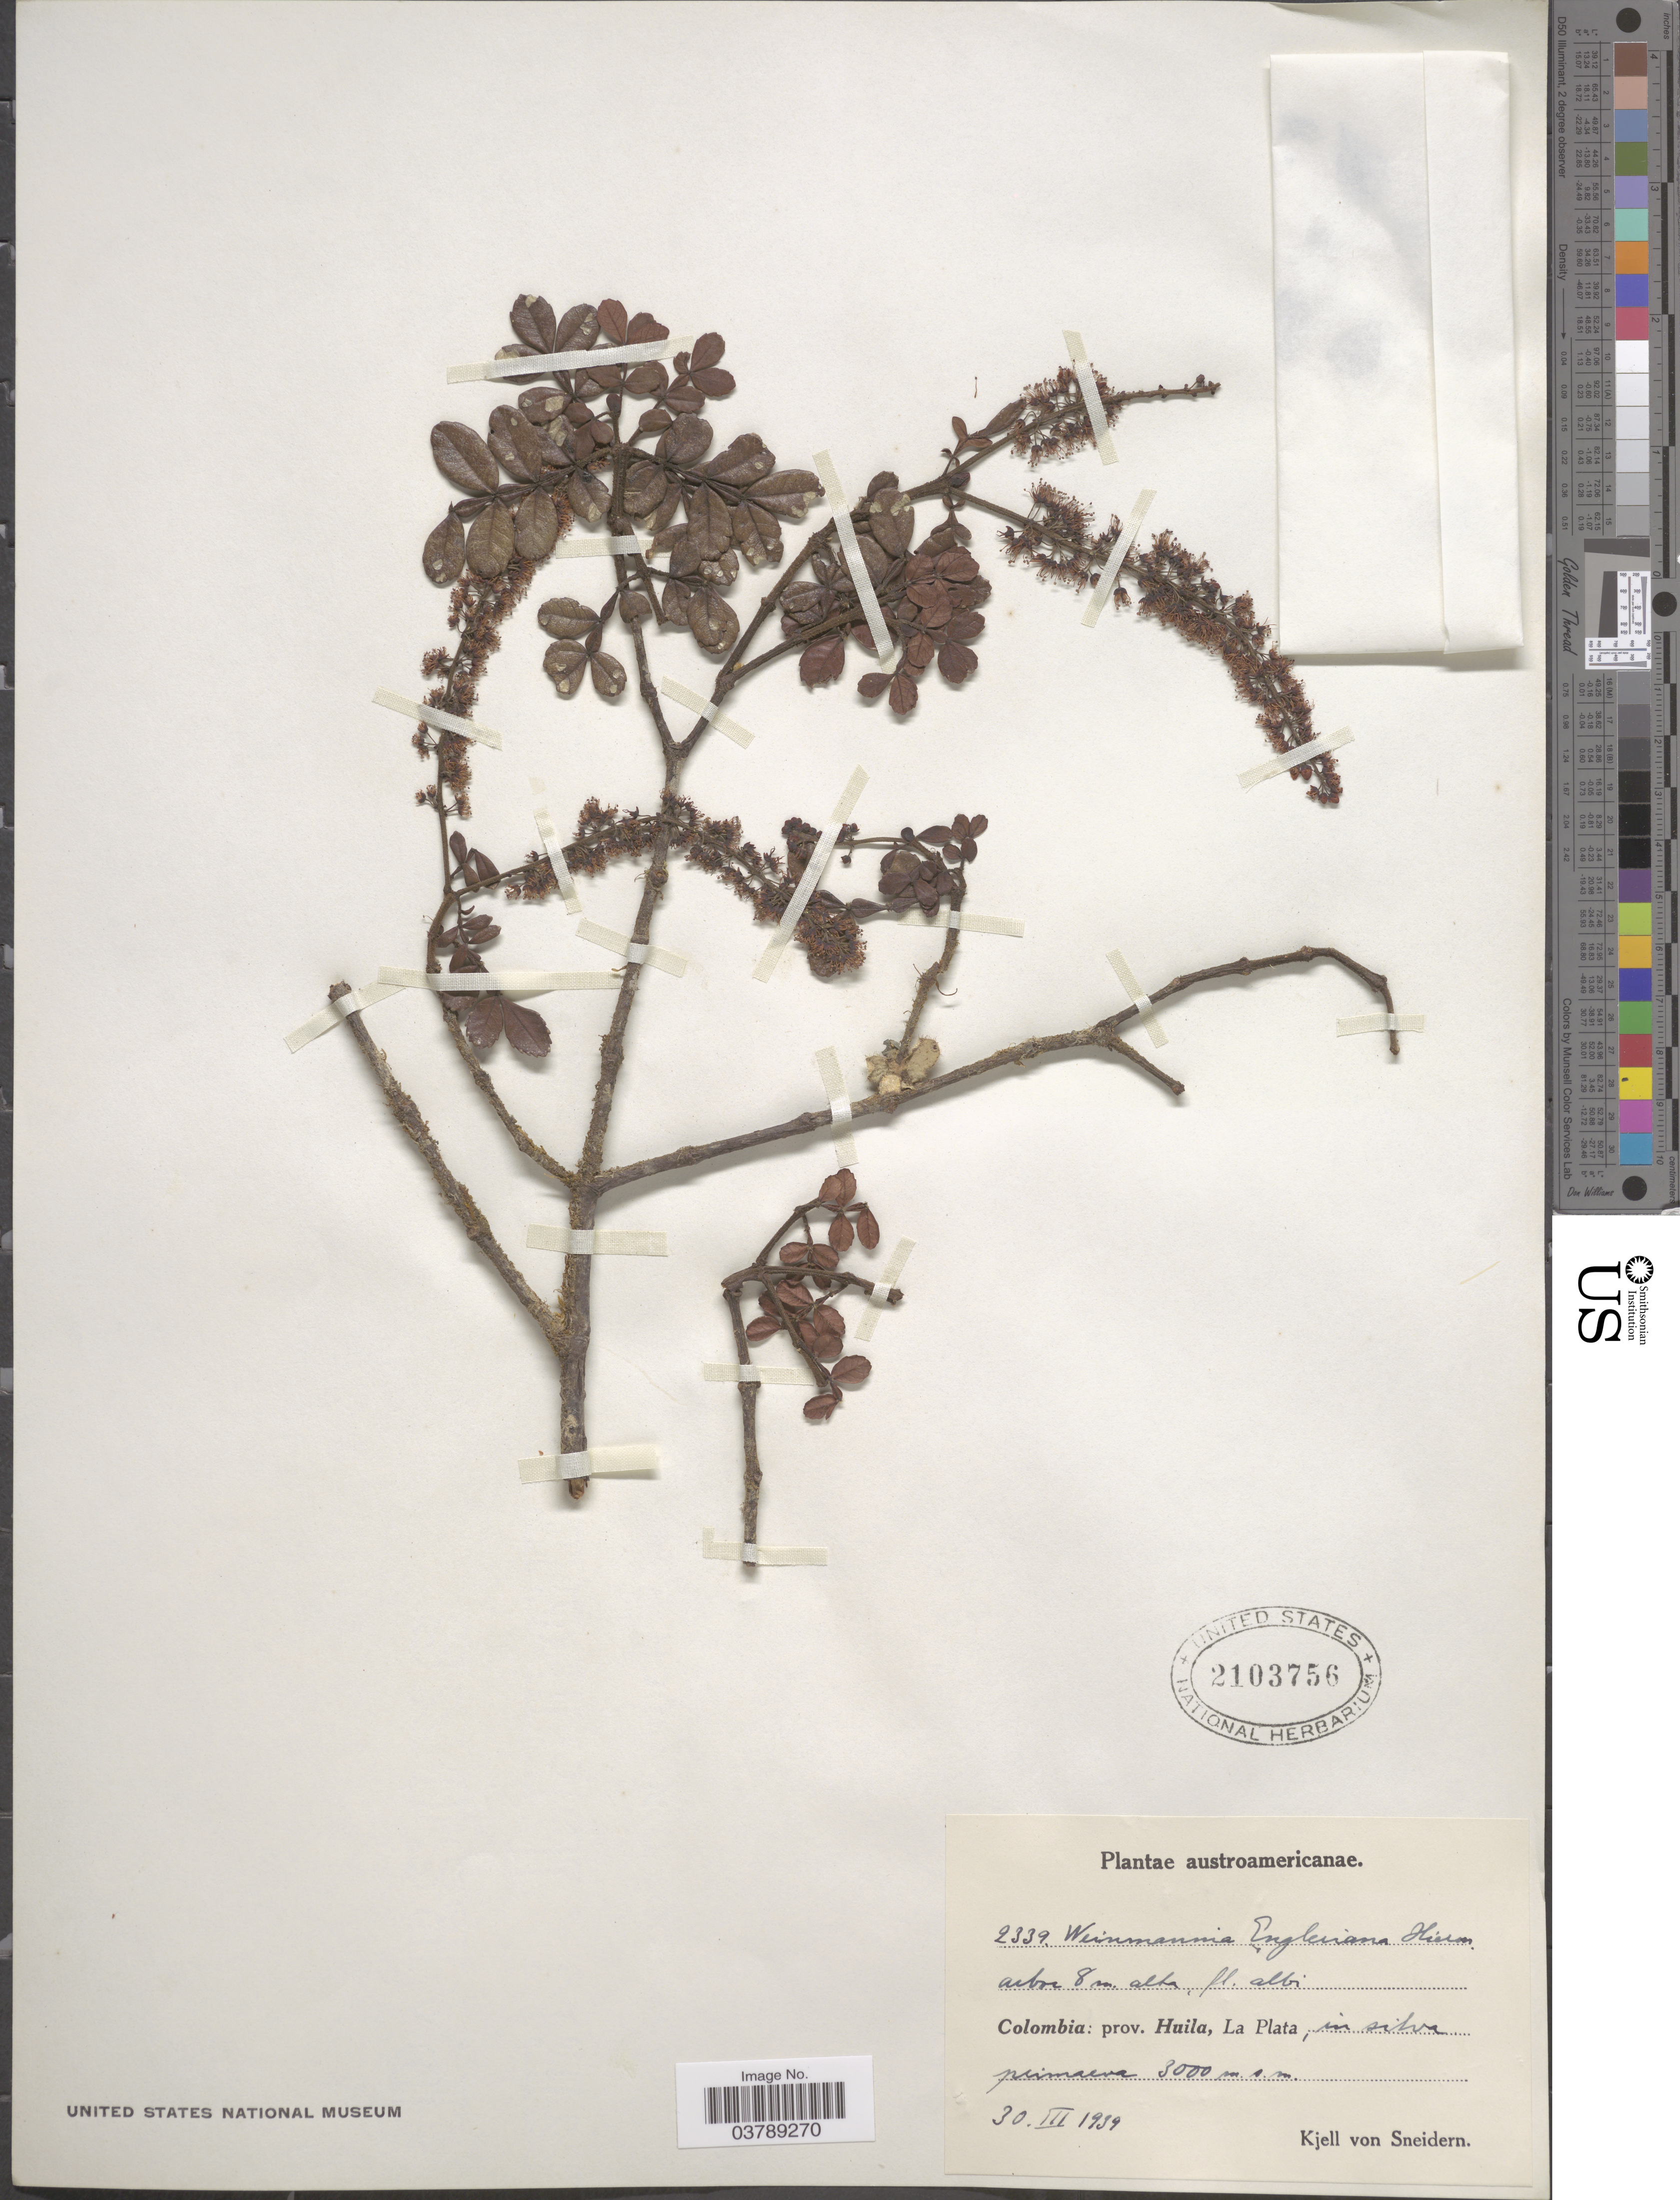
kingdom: Plantae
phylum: Tracheophyta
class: Magnoliopsida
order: Oxalidales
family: Cunoniaceae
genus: Weinmannia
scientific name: Weinmannia mariquitae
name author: Szyszyl.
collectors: K. von Sneidern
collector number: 2339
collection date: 1939-03-30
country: Colombia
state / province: Huila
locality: La Plata, in silva primera*.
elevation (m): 3000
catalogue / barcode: US 2103756